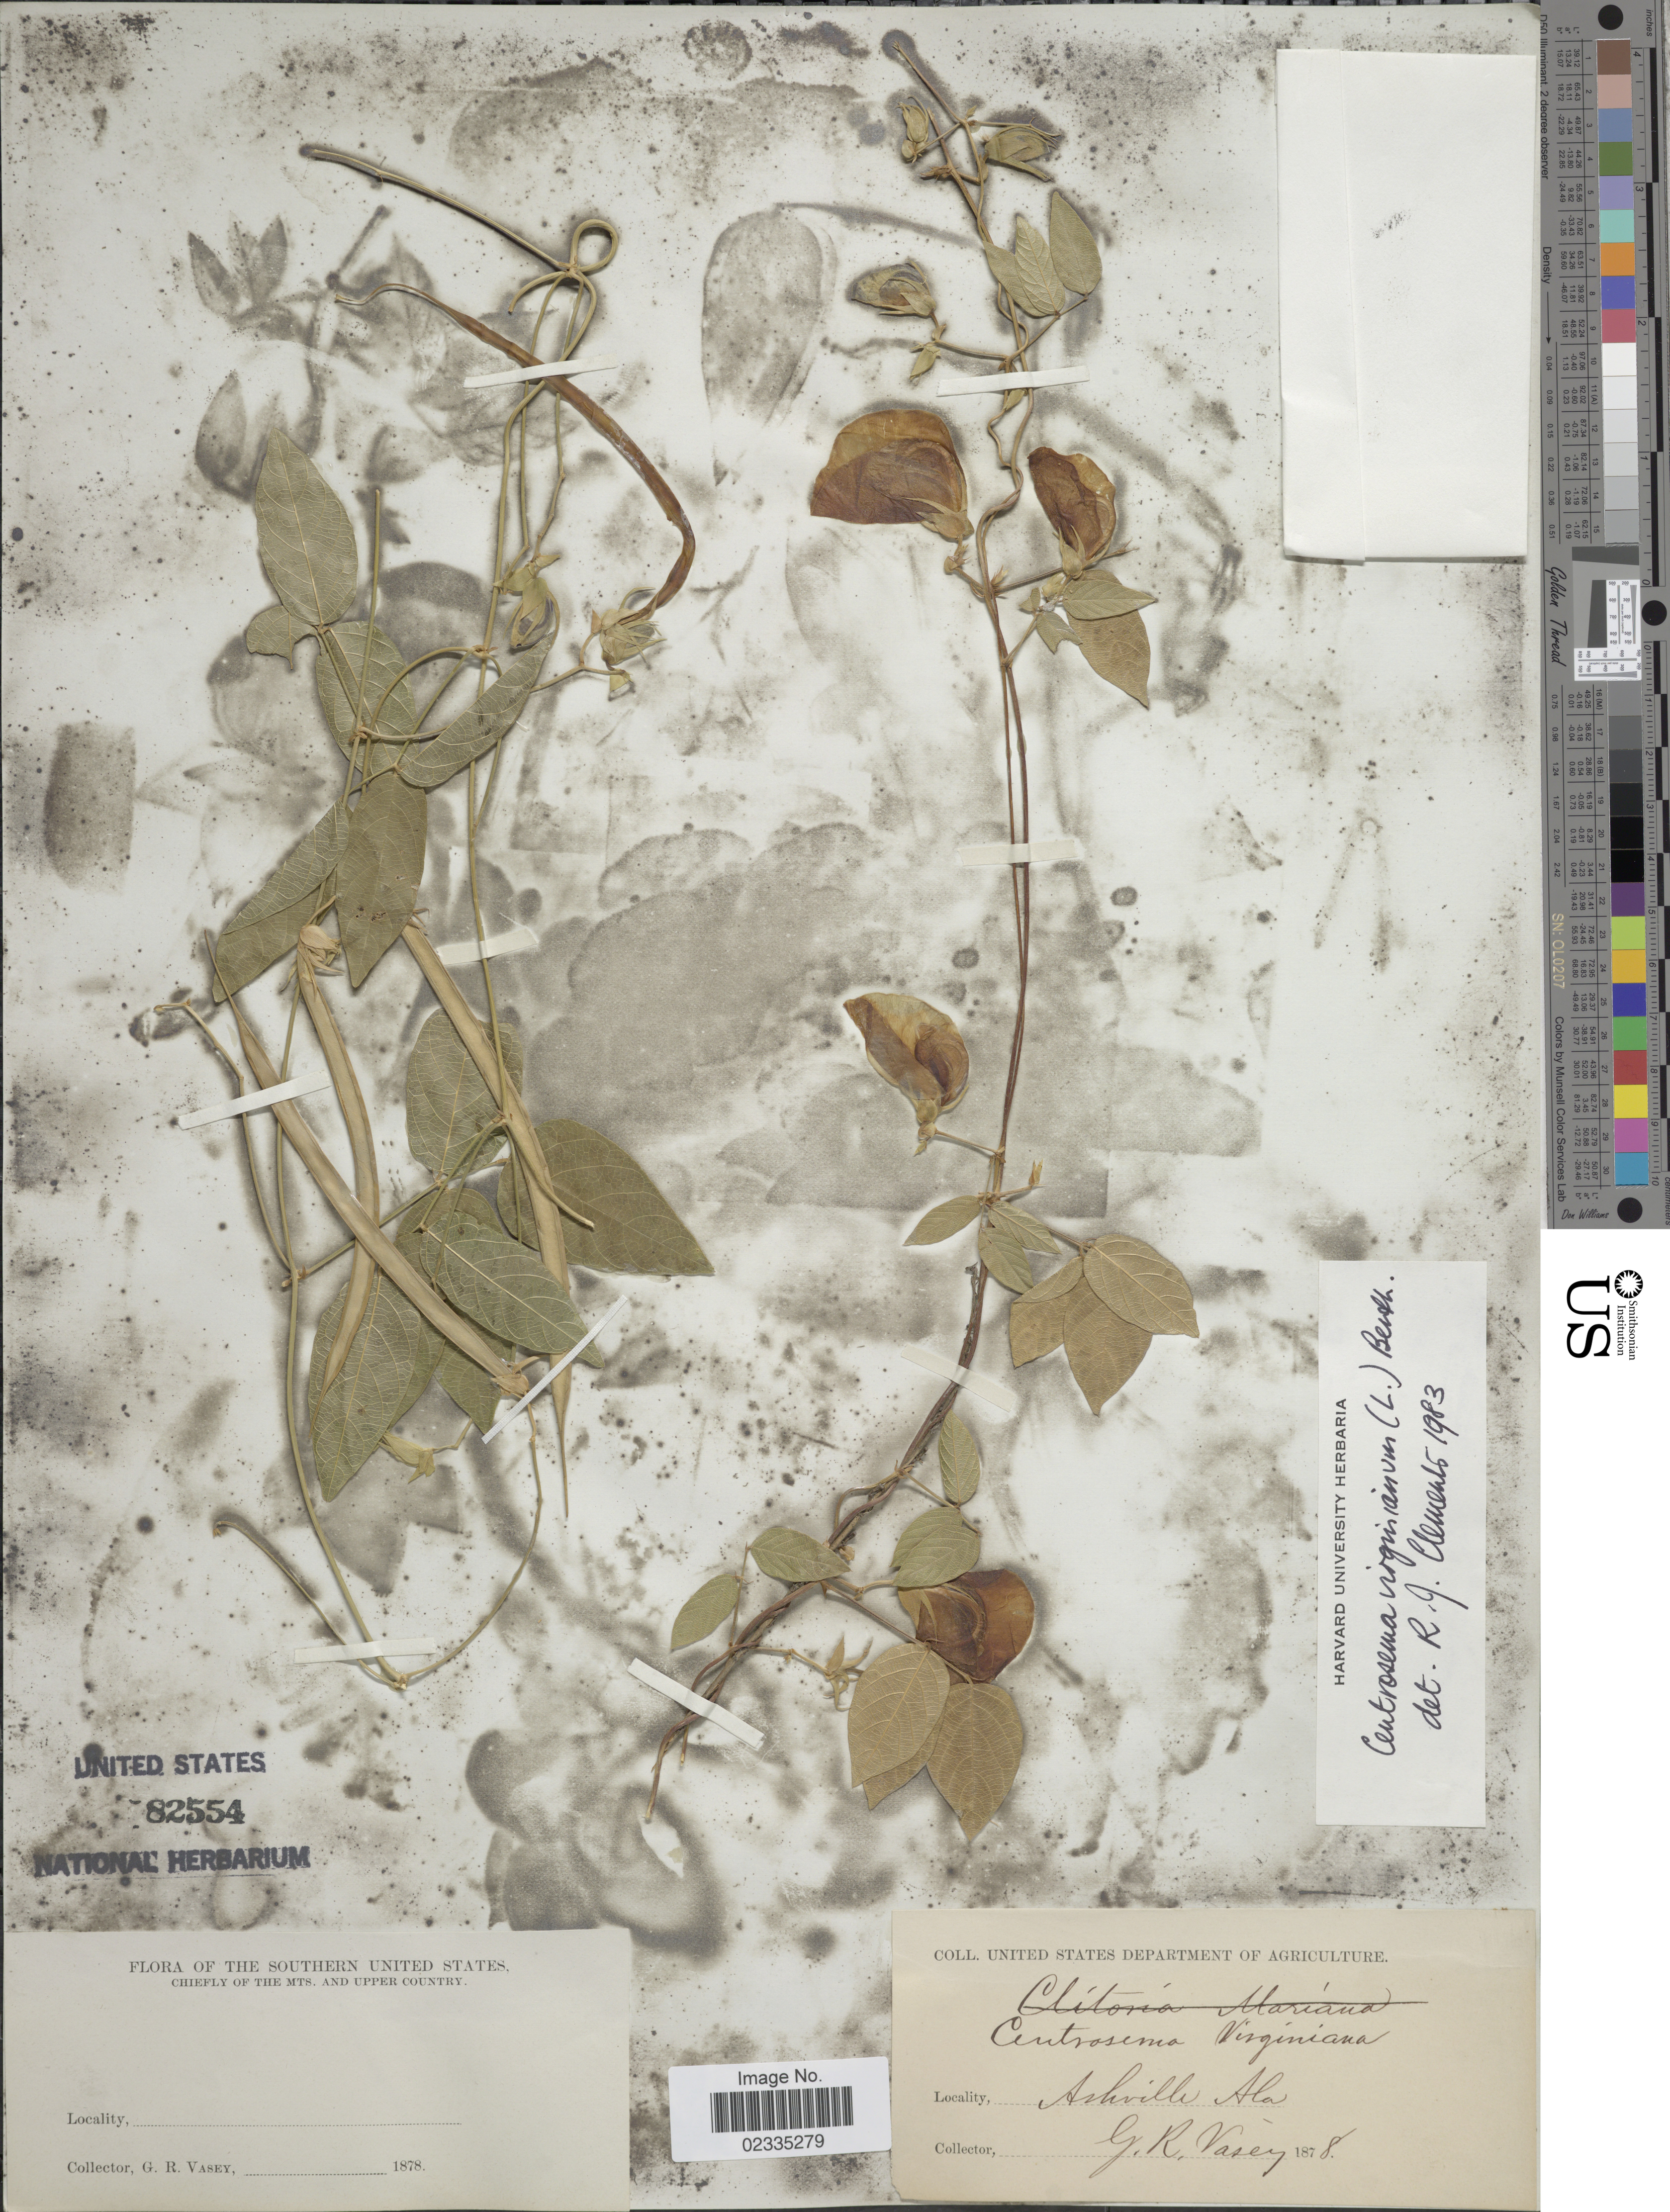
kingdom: Plantae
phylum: Tracheophyta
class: Magnoliopsida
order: Fabales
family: Fabaceae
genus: Centrosema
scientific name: Centrosema virginianum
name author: (L.) Benth.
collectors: G. R. Vasey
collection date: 1878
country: United States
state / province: Alabama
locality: Southern United States. Ashville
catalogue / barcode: US 82554